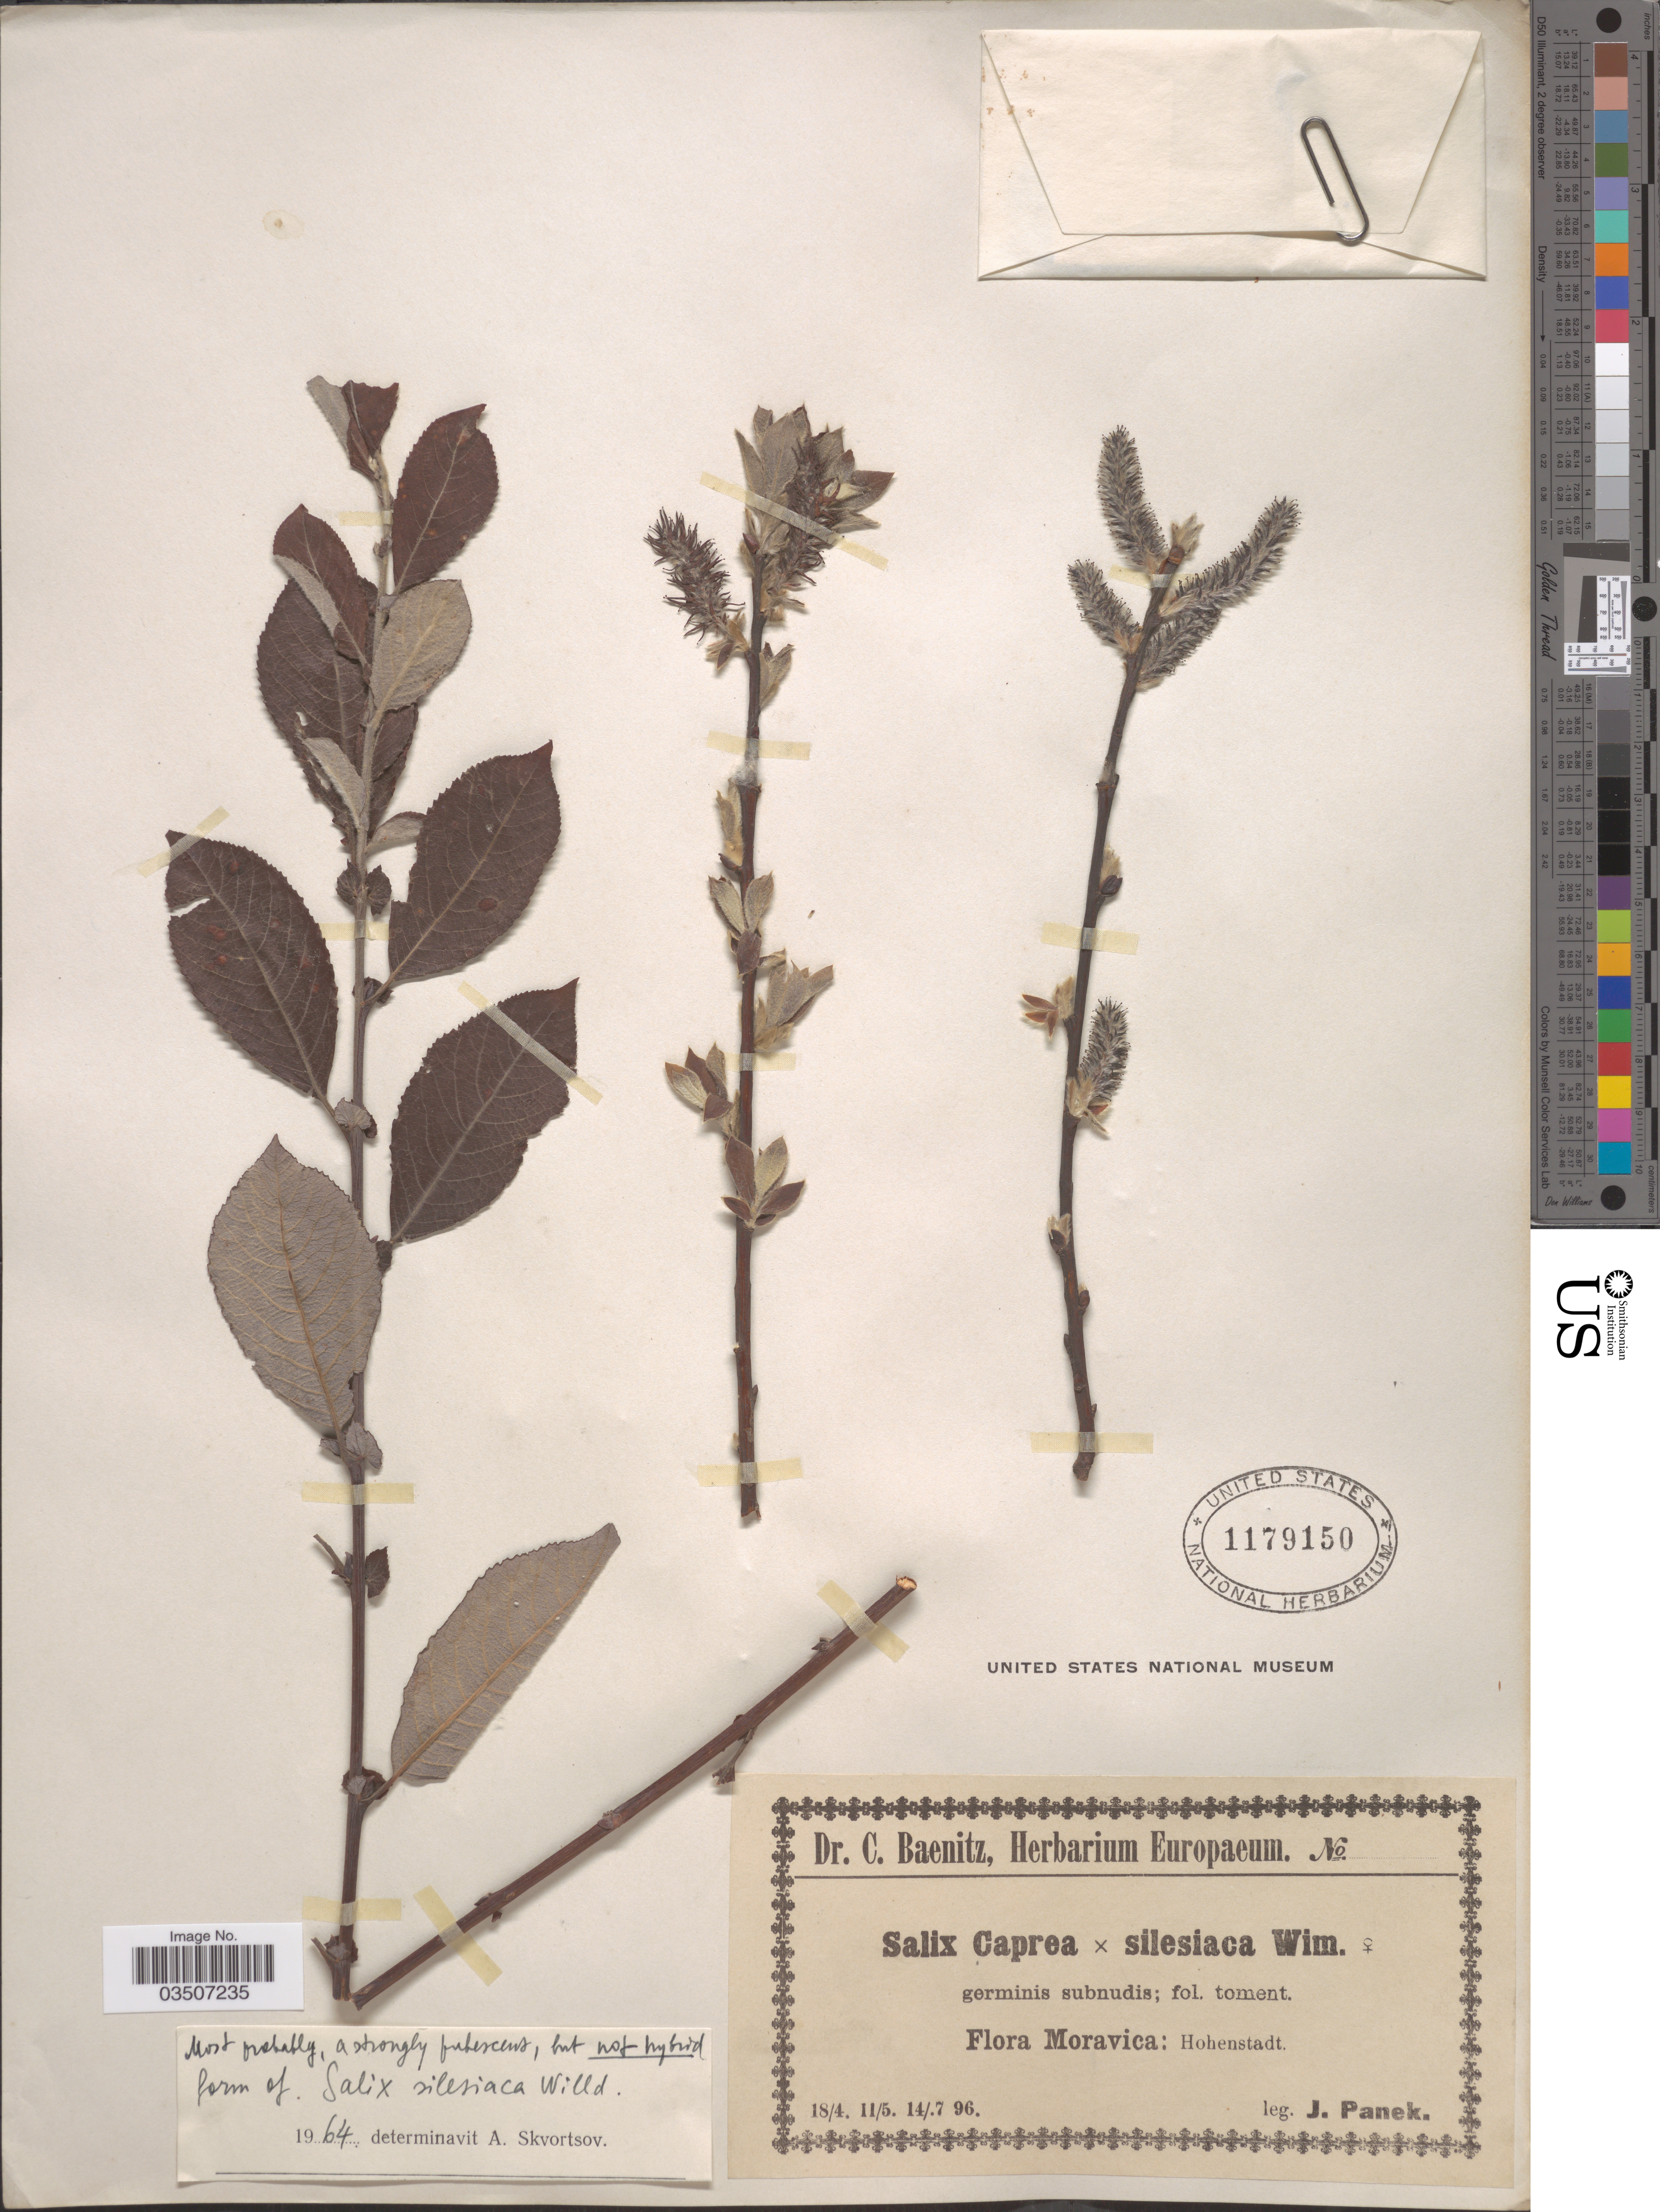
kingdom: Plantae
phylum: Tracheophyta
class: Magnoliopsida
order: Malpighiales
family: Salicaceae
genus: Salix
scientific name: Salix silesiaca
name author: Willd.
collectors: J. Panek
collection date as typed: Transcribed d/m/y: 18/4/96 to 14/7/96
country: Czechia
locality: Moravica: Hohenstadt.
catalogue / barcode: US 1179150